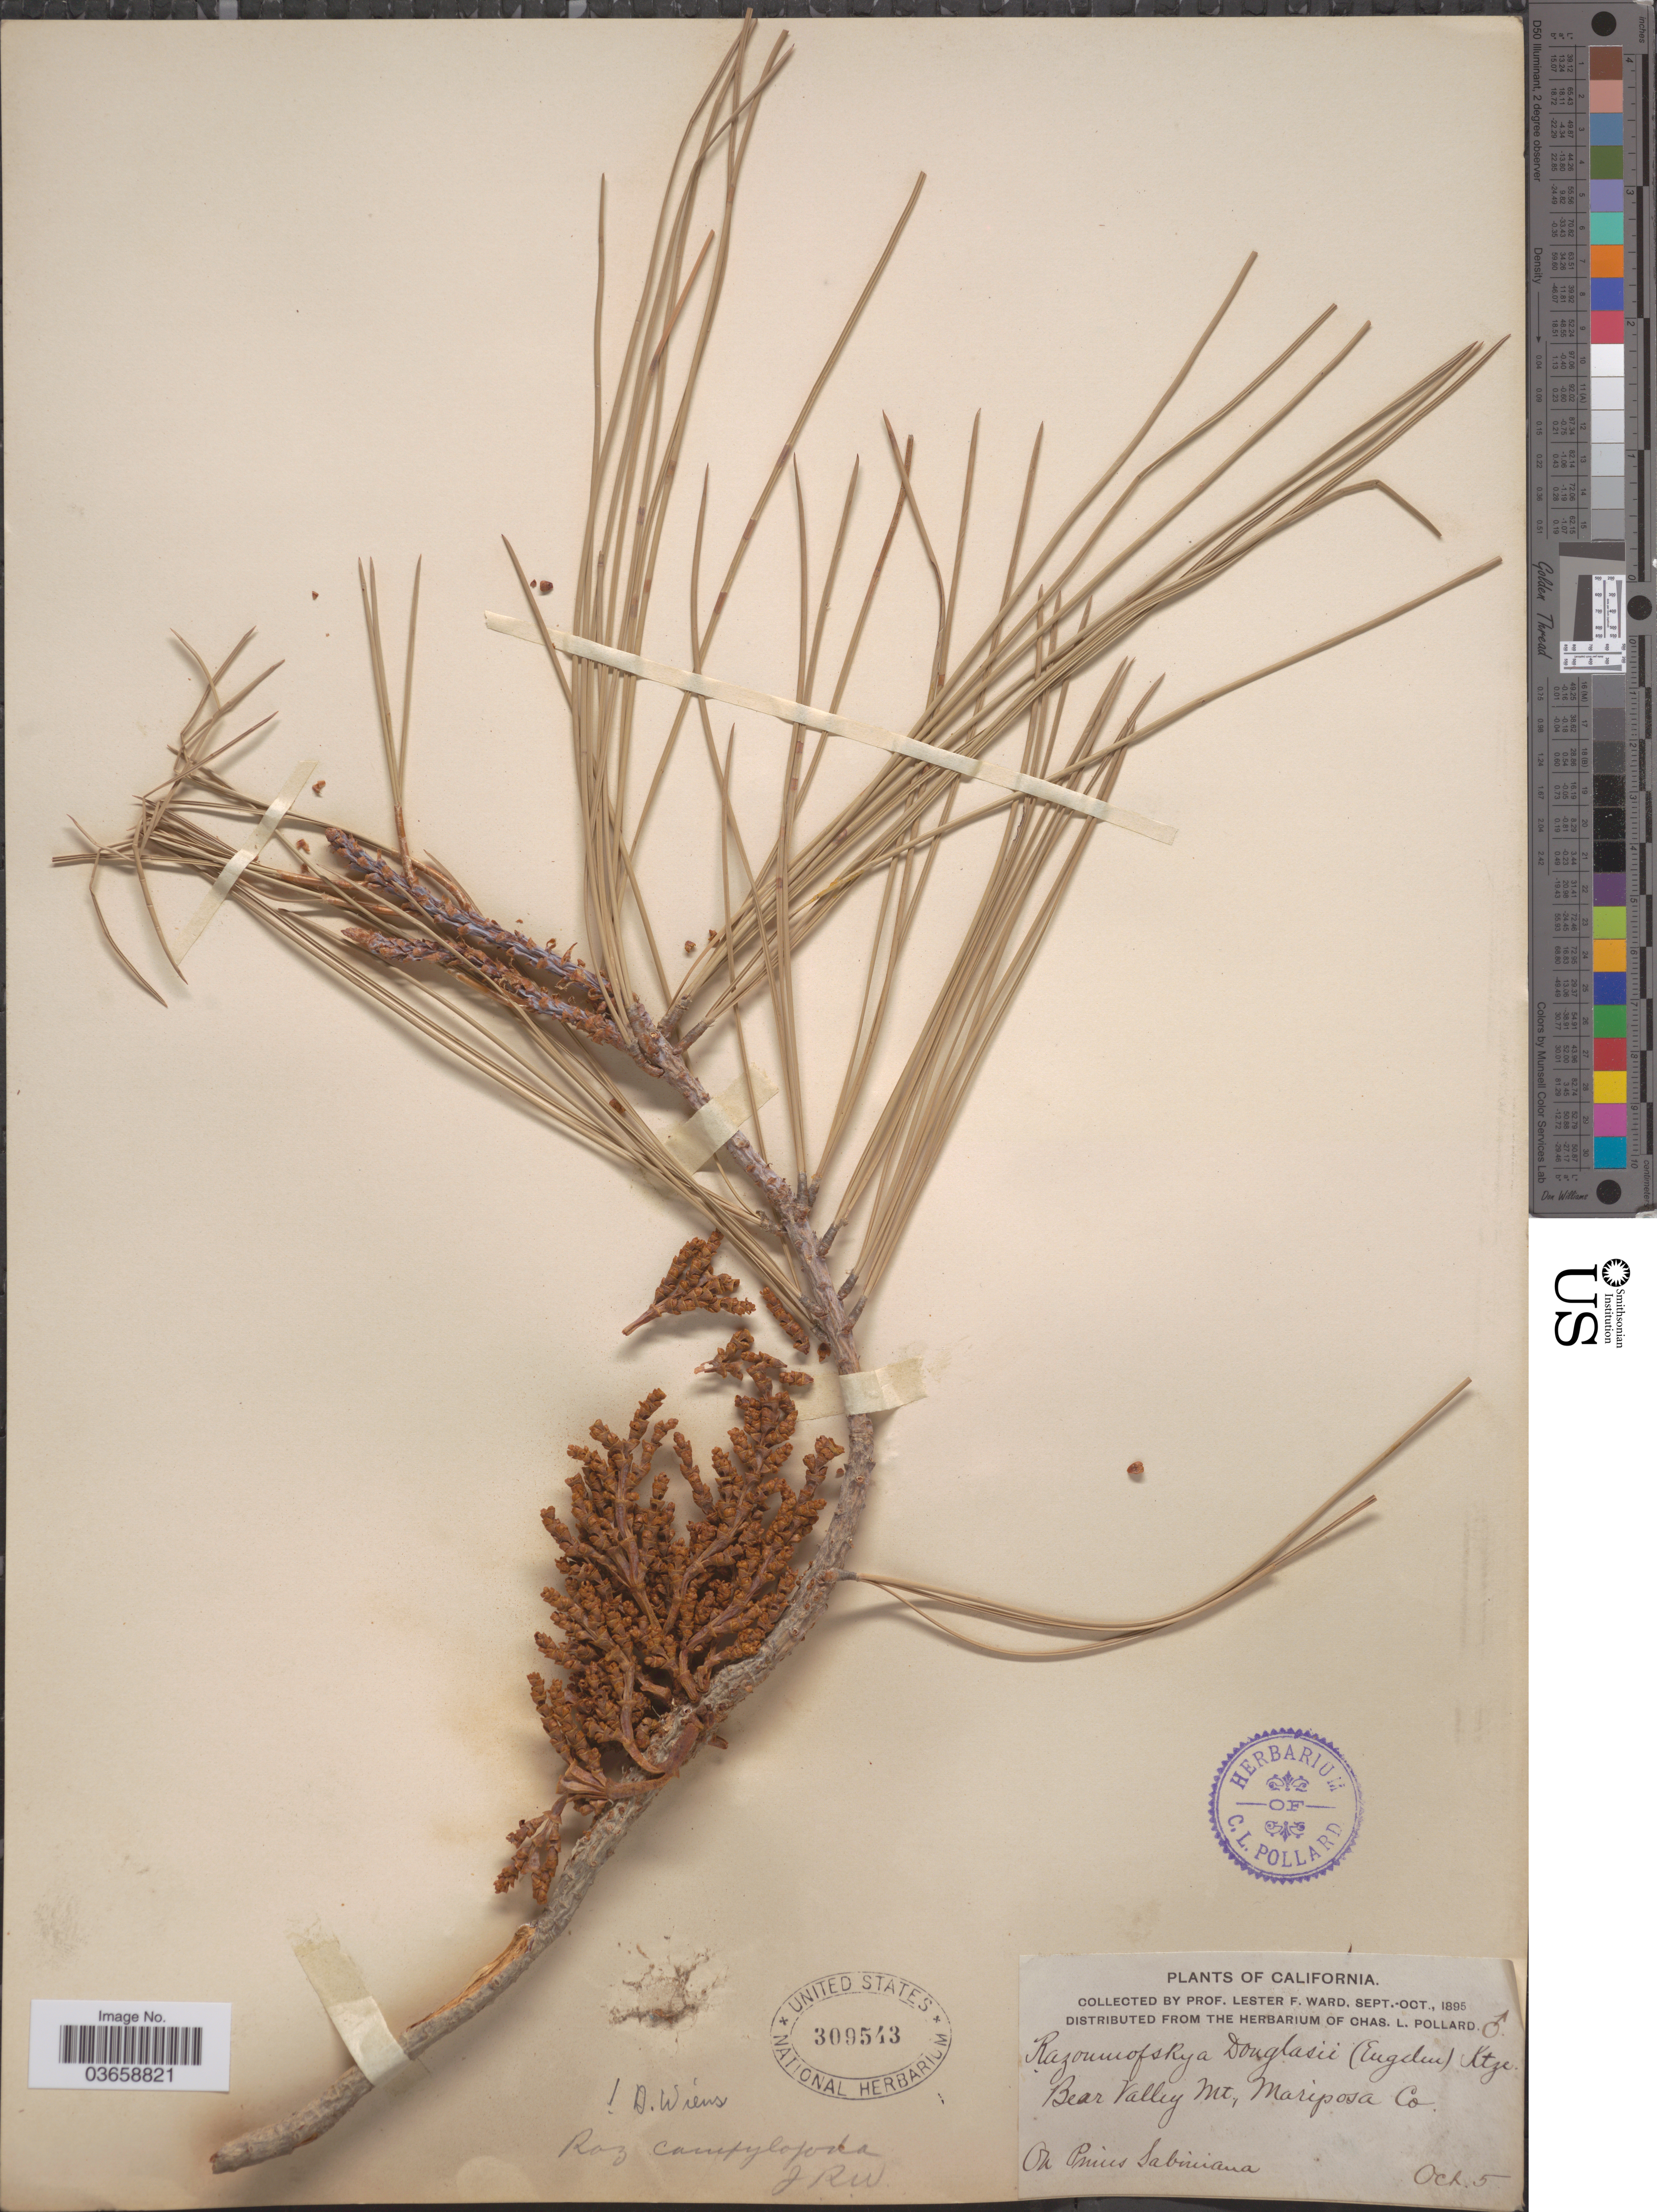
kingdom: Plantae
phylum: Tracheophyta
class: Magnoliopsida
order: Santalales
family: Viscaceae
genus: Arceuthobium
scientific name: Arceuthobium campylopodum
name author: Engelm.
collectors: L. F. Ward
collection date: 1895-10-05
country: United States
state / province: California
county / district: Mariposa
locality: Bear Valley Mt., Mariposa Co.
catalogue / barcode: US 309543